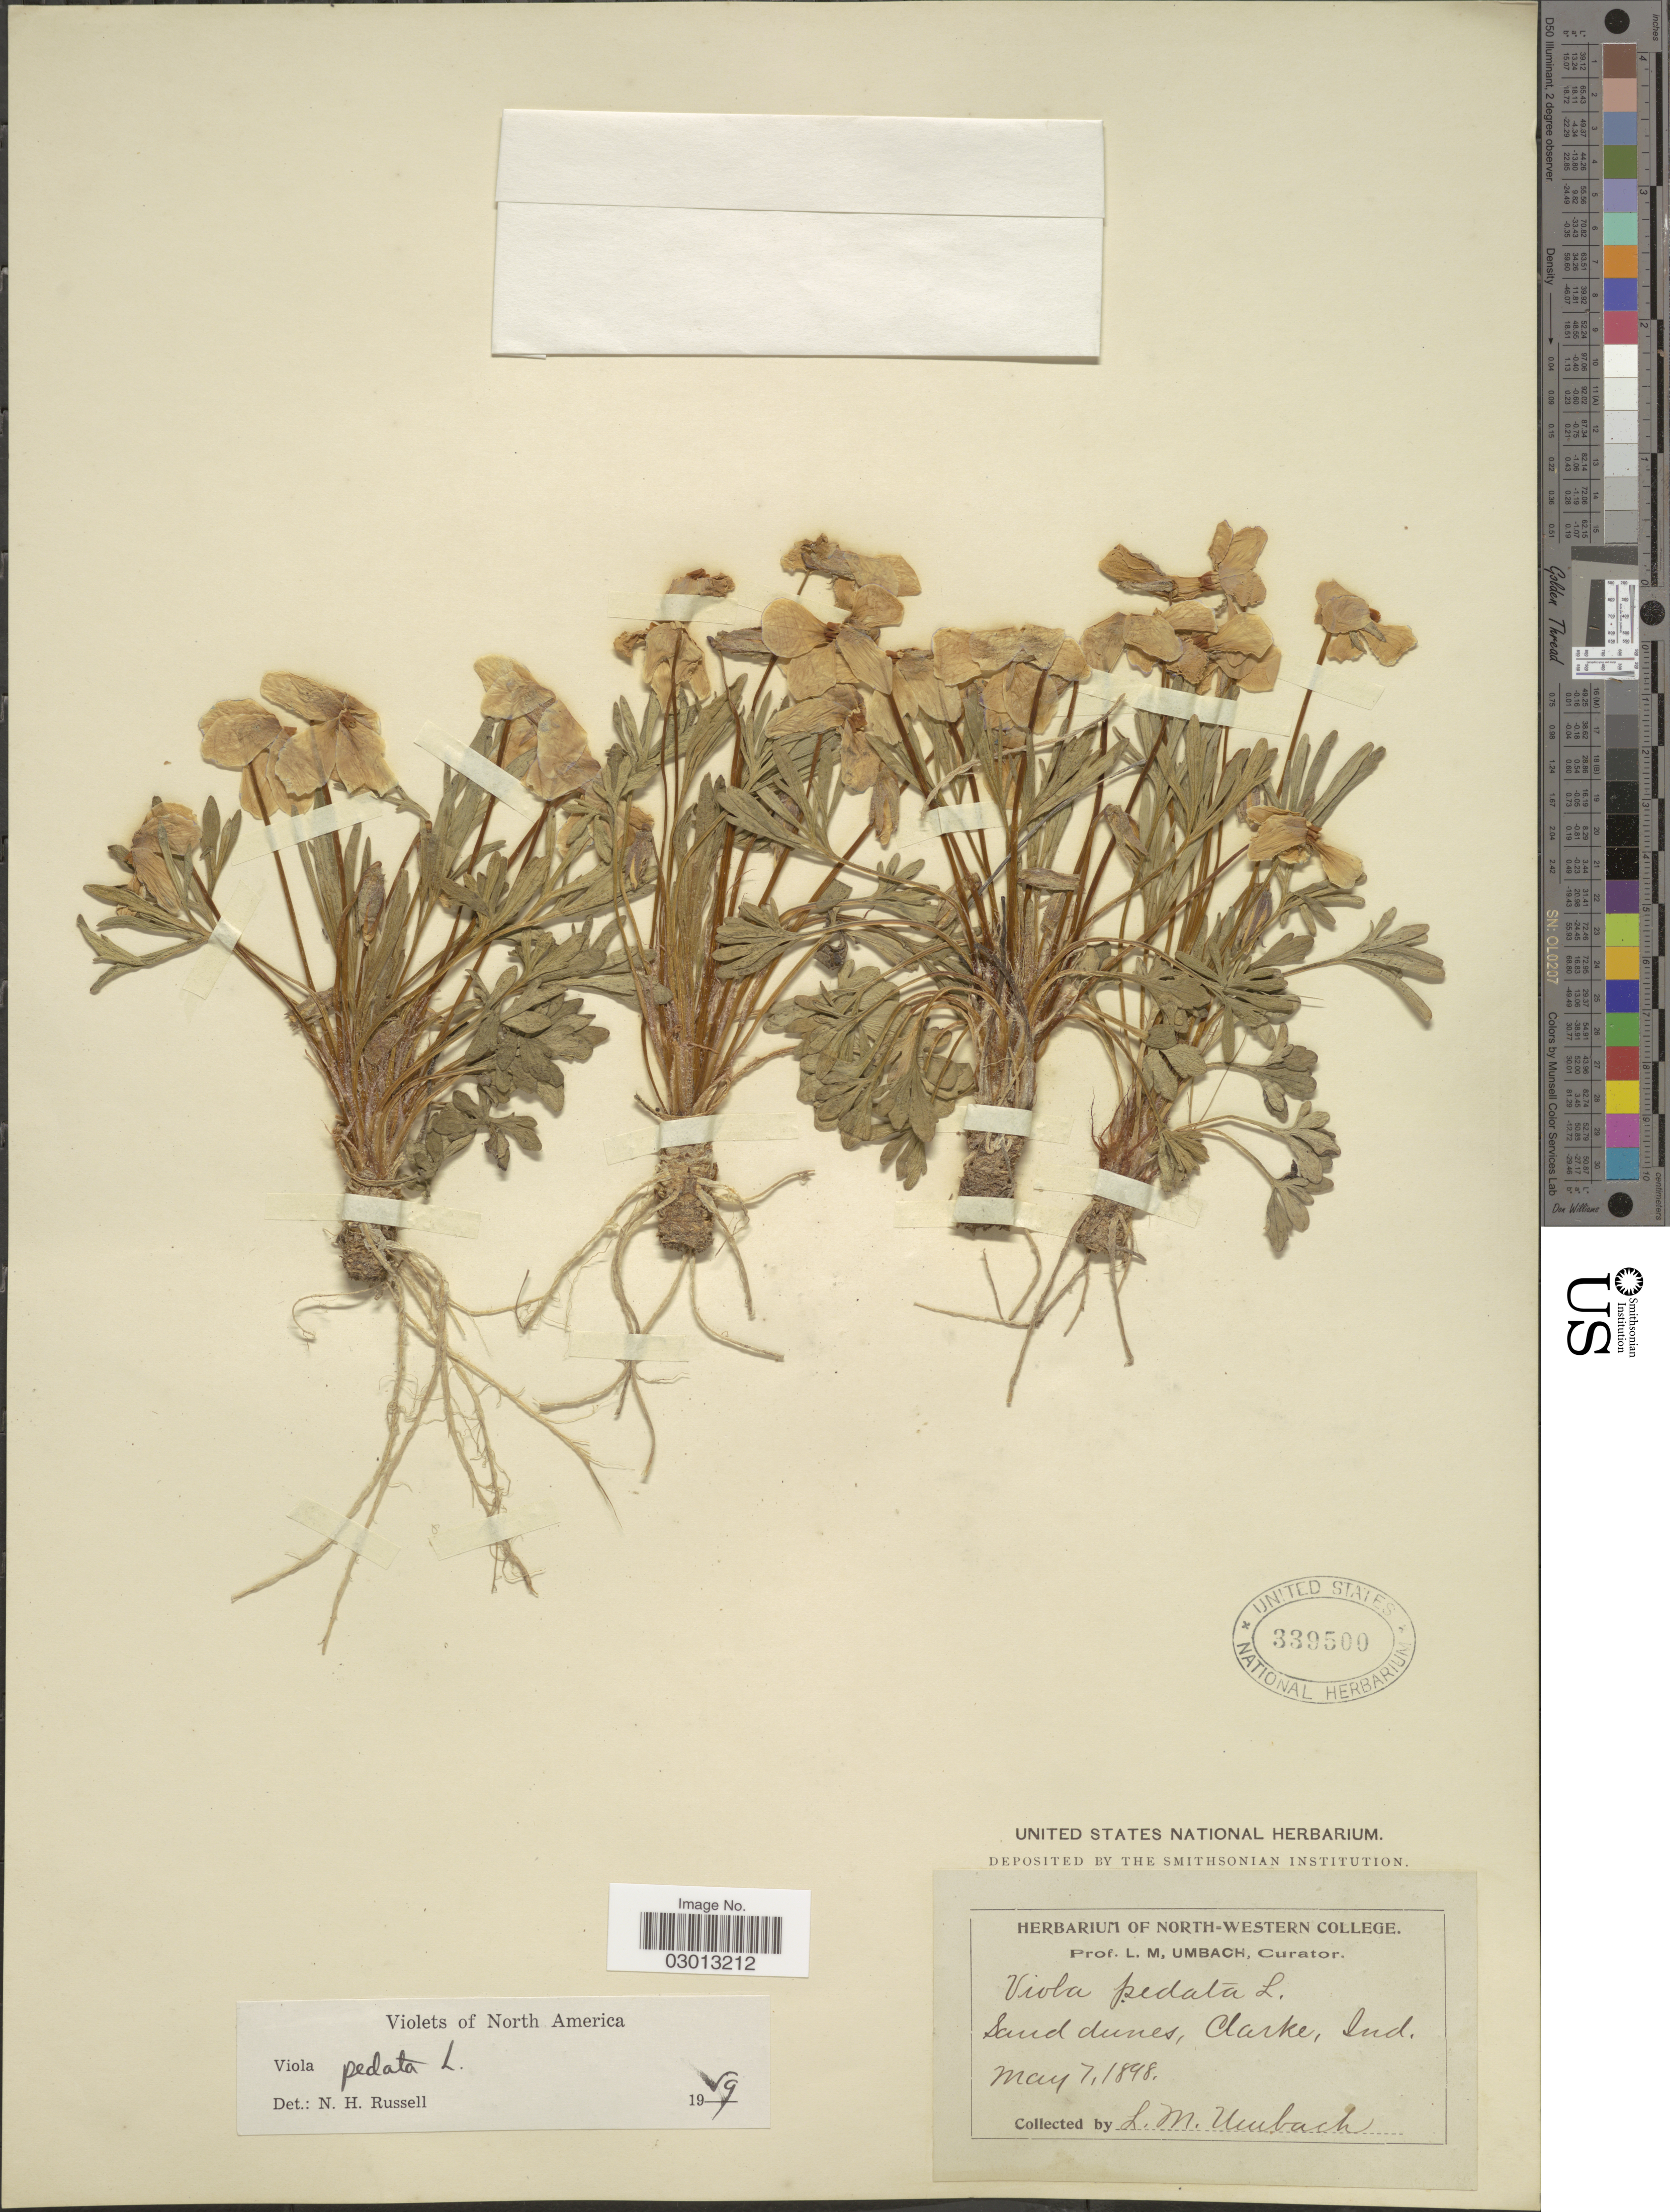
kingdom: Plantae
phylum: Tracheophyta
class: Magnoliopsida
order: Malpighiales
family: Violaceae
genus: Viola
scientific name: Viola pedata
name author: L.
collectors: L. M. Umbach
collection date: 1898-05-07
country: United States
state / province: Indiana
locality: Clarke.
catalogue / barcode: US 339500